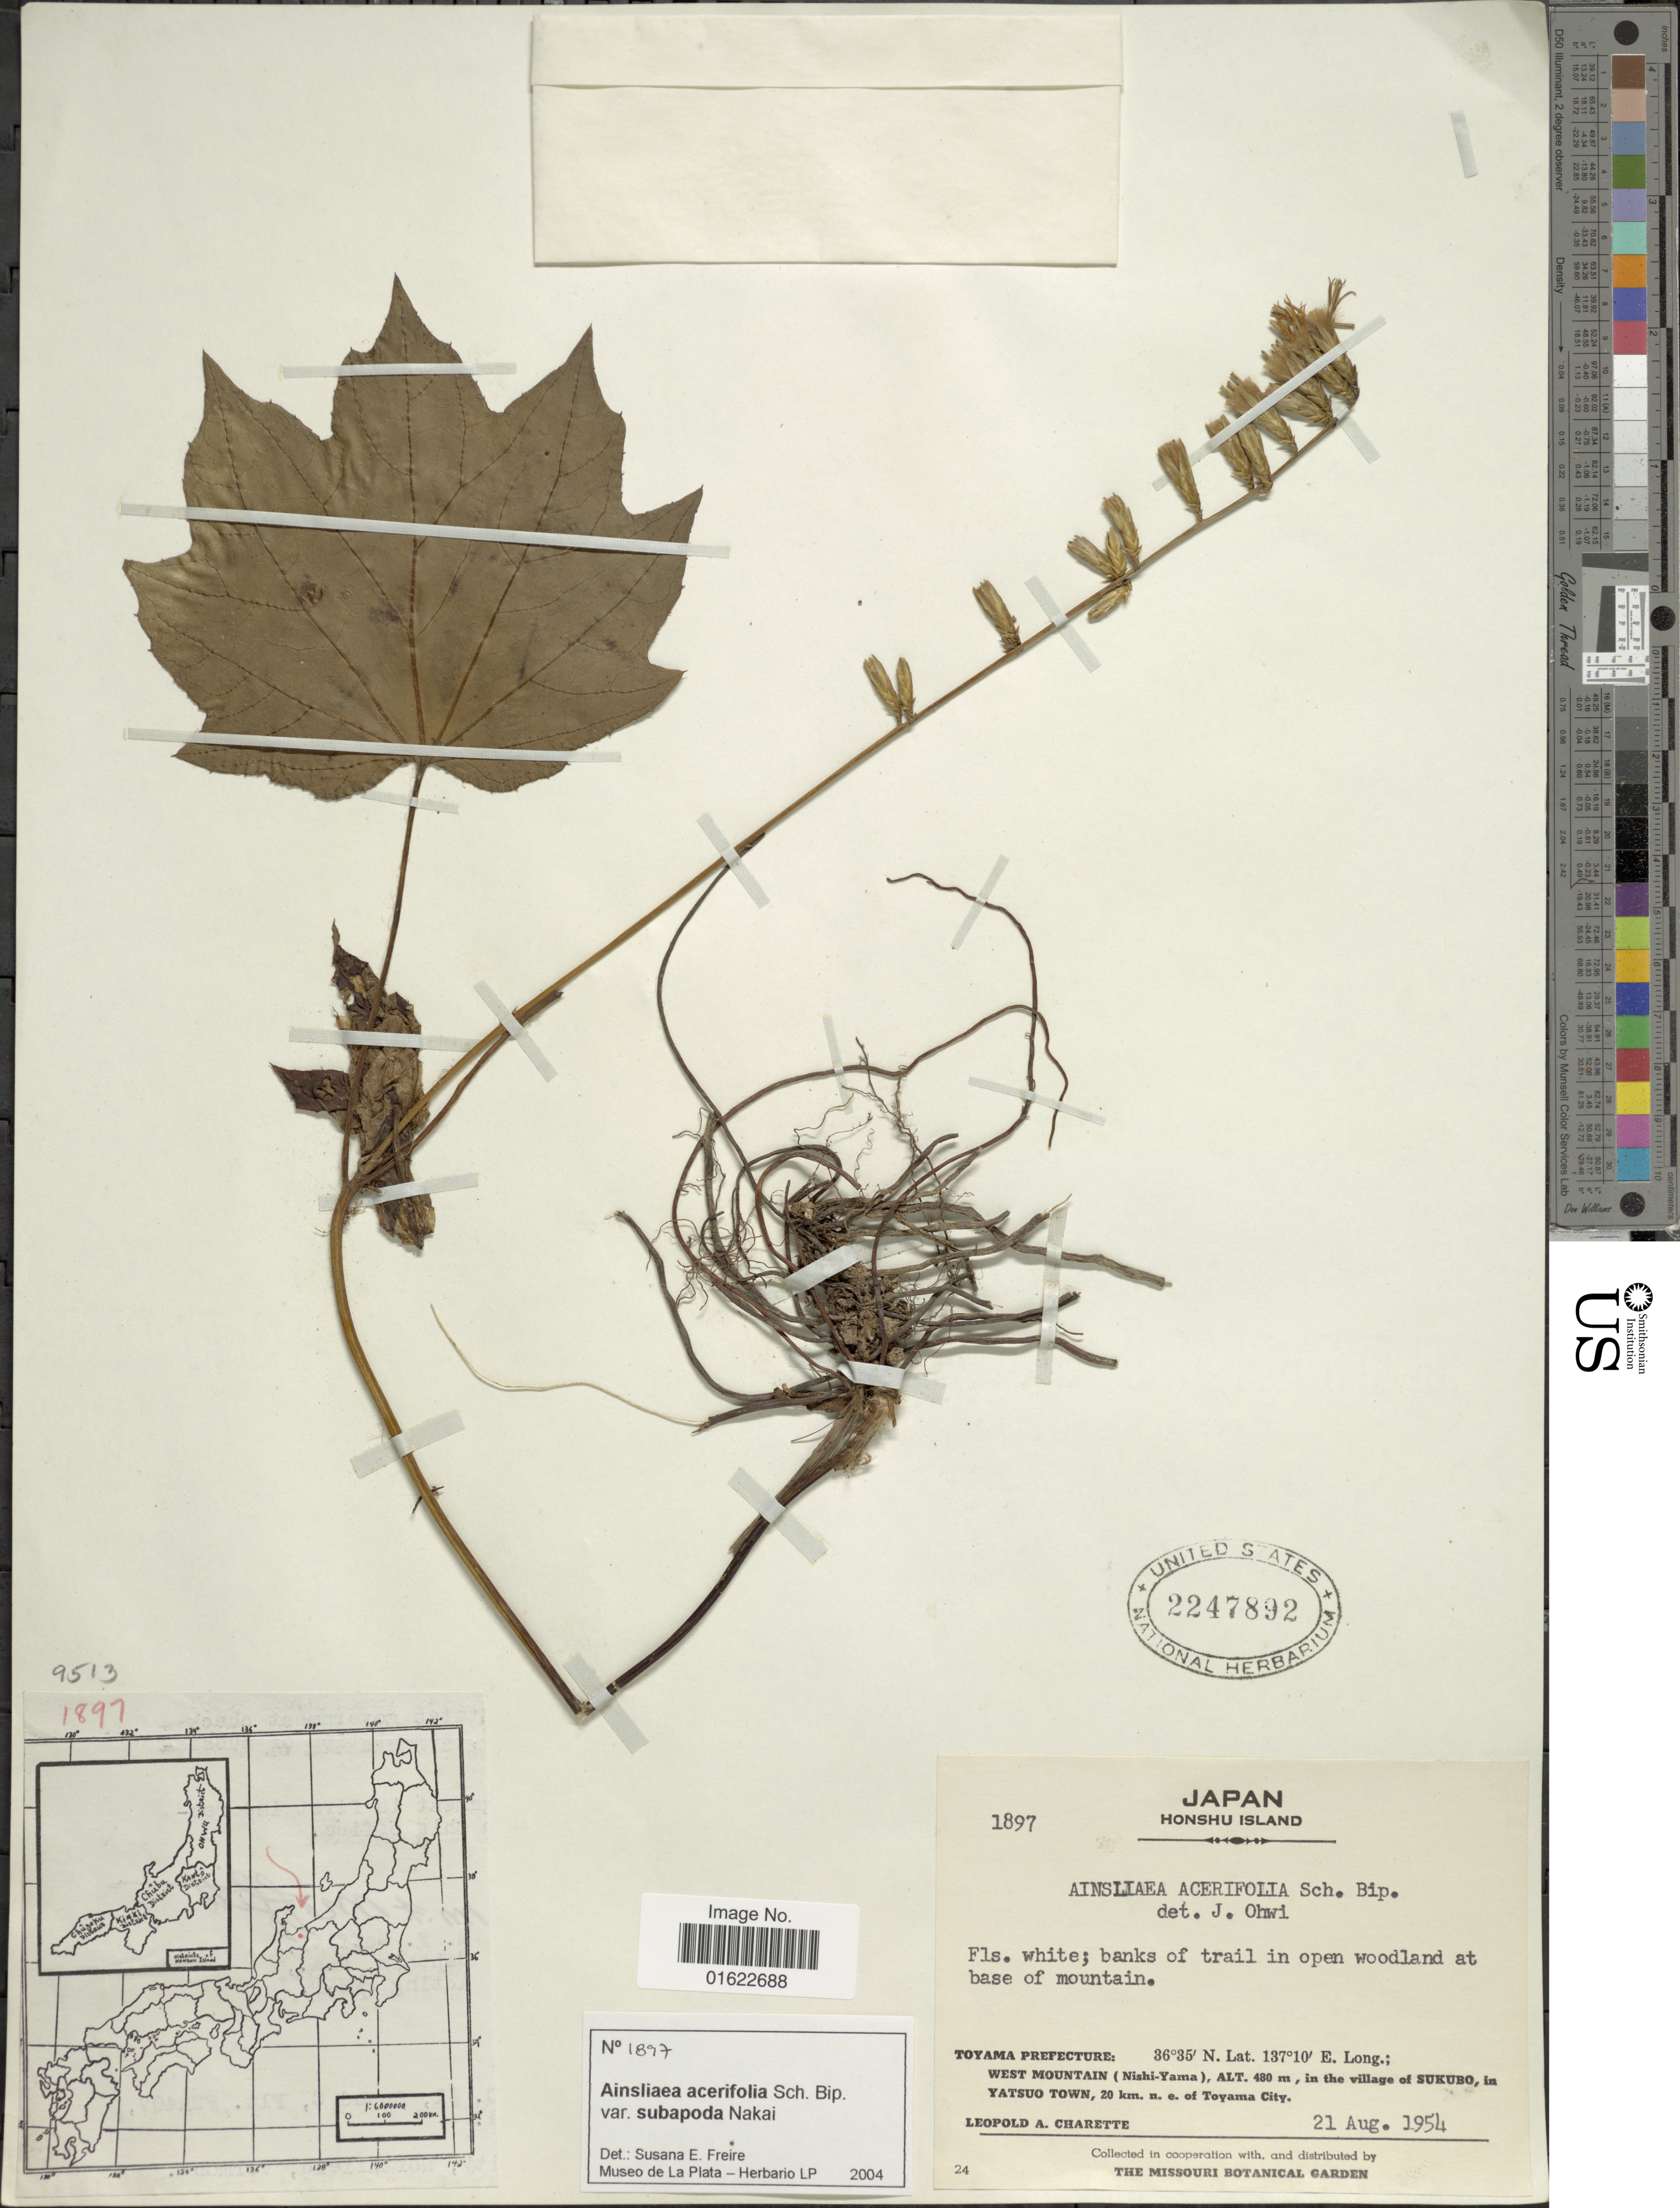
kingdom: Plantae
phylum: Tracheophyta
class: Magnoliopsida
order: Asterales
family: Asteraceae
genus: Ainsliaea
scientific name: Ainsliaea acerifolia var. subapoda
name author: Nakai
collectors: L. A. Charette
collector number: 1897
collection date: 1954-08-21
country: Japan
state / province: Toyama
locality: Honshu Island, Toyama Prefecture; West Mountain (Nishi-Yama), in the village of Sukubo, in Yatsuo Town, 20 km. n. e. of Toyama City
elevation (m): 480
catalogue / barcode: US 2247892